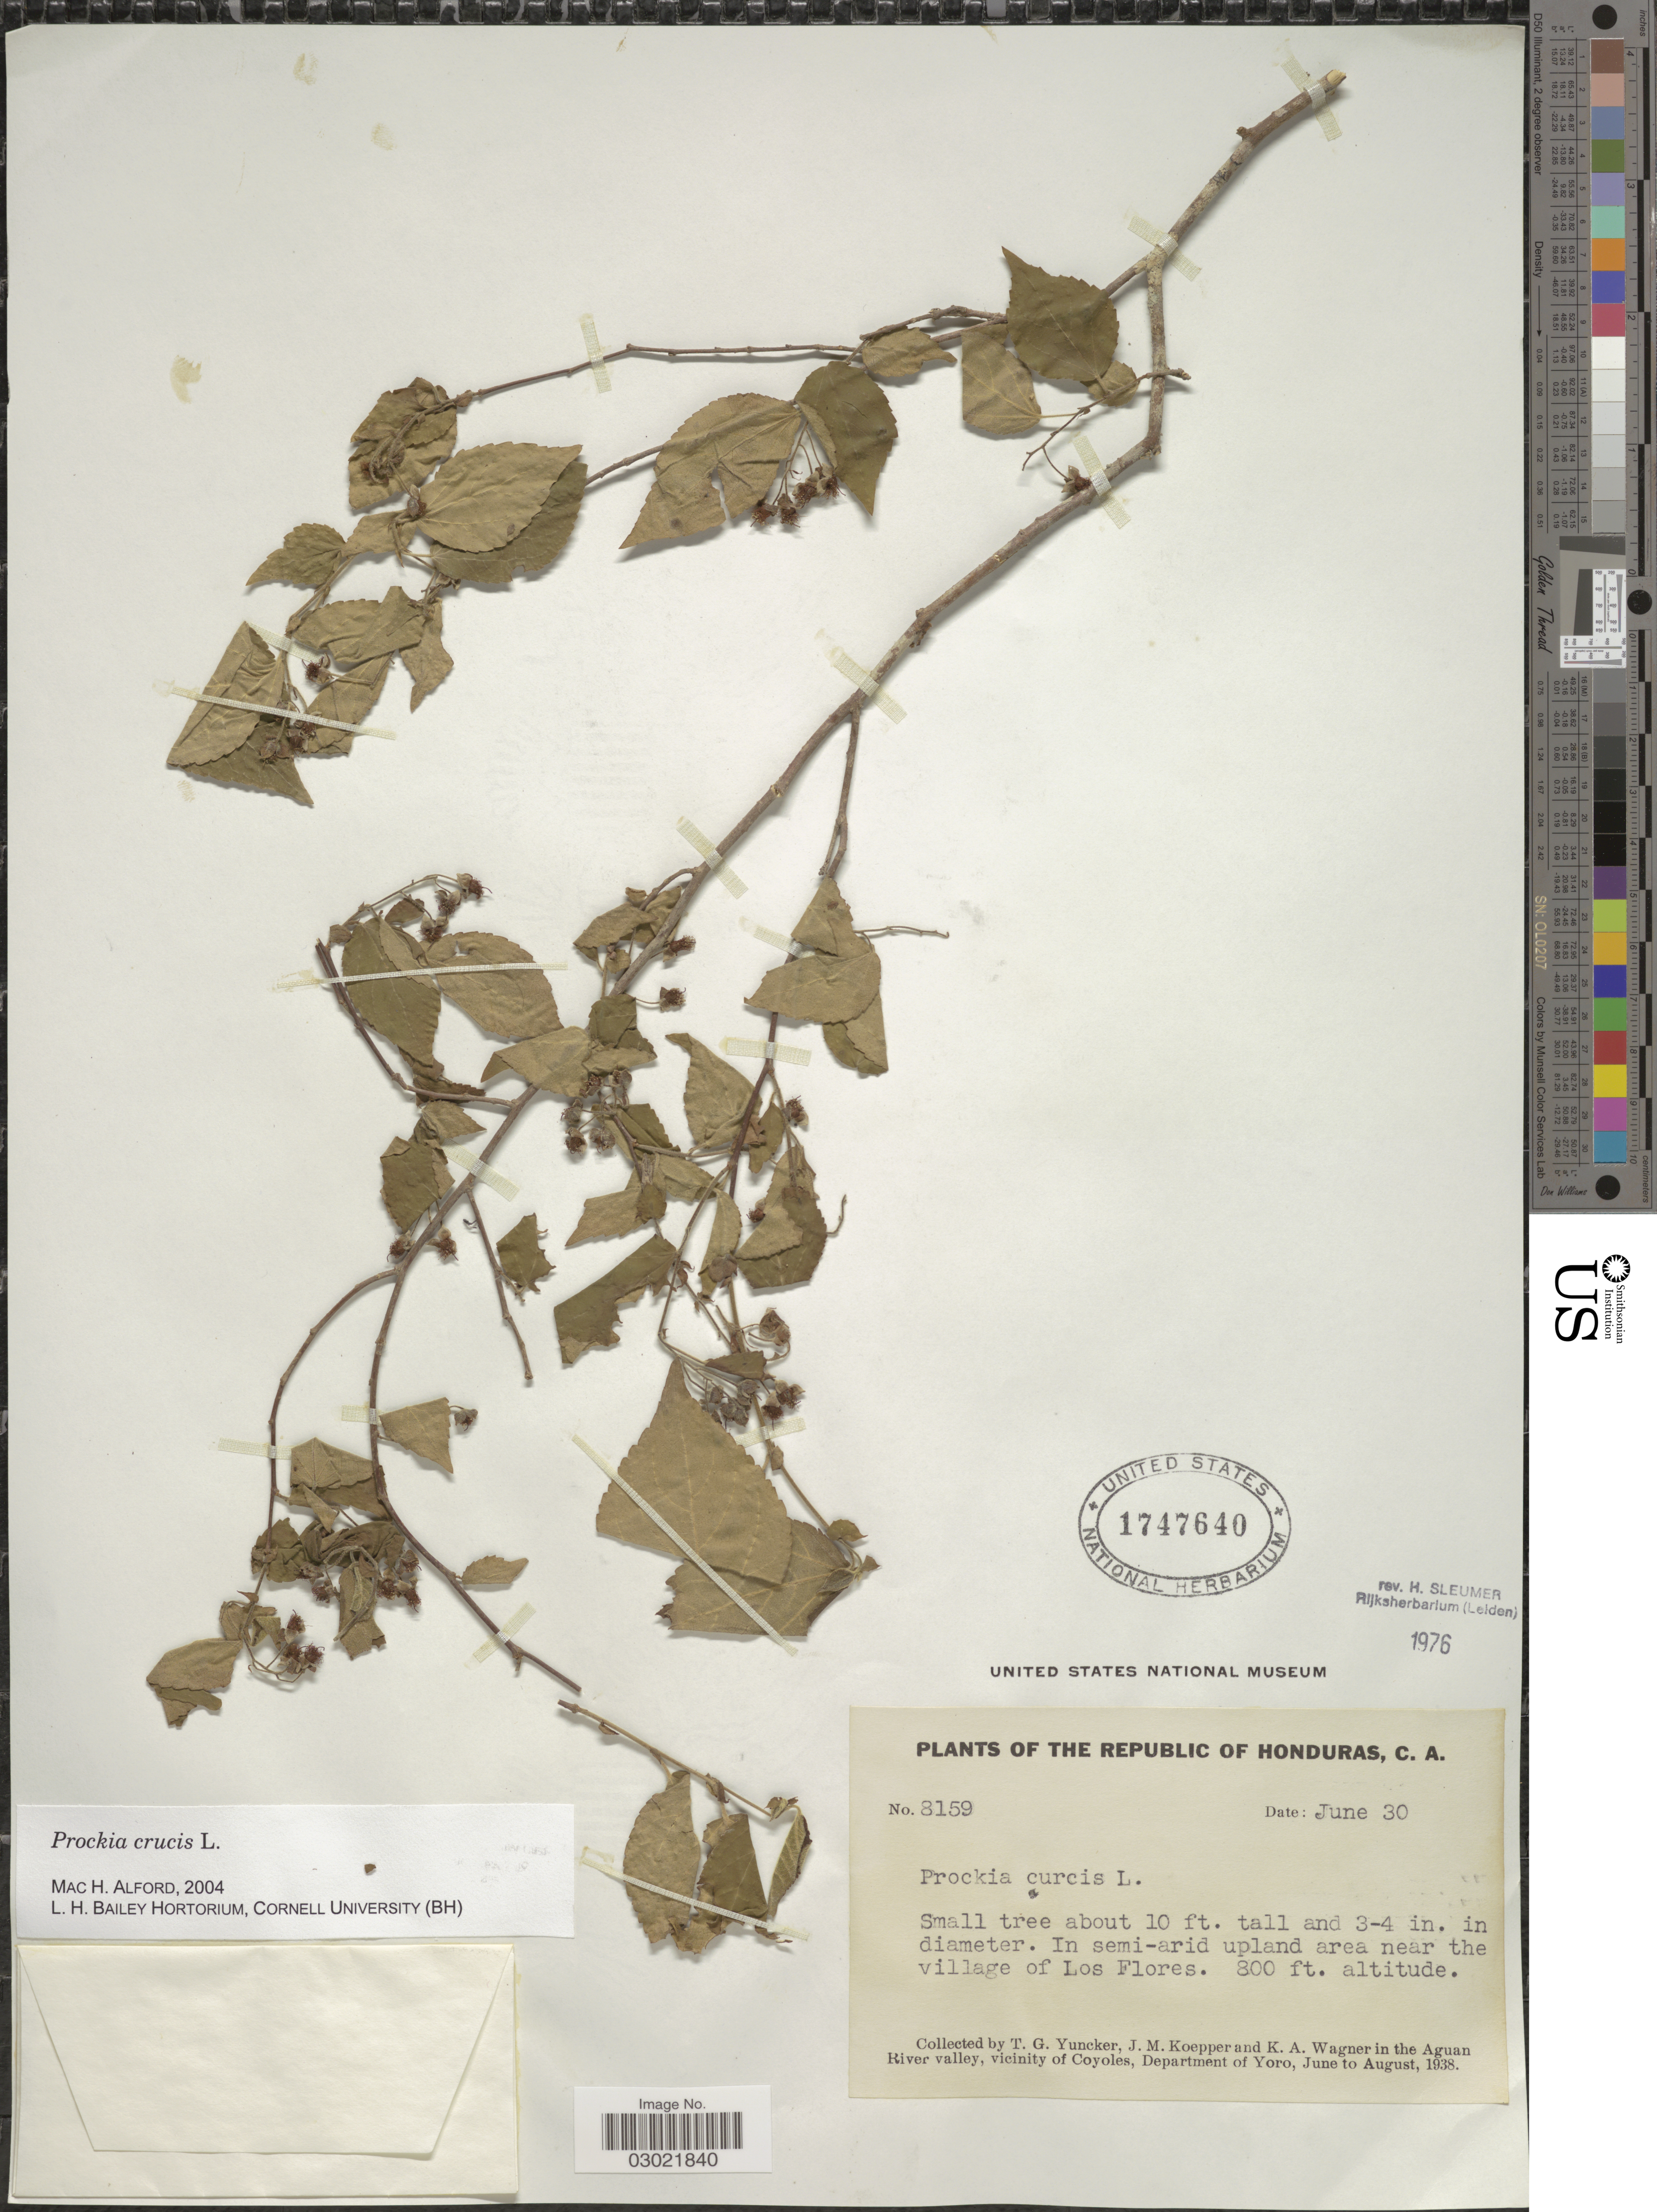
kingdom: Plantae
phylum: Tracheophyta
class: Magnoliopsida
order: Malpighiales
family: Salicaceae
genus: Prockia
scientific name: Prockia crucis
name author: P. Browne ex L.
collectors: T. G. Yuncker, J. M. Koepper & K. A. Wagner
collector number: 8159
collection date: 1938-06-30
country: Honduras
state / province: Yoro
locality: The Republic of Honduras. In semi-arid upland area near the village of Los Flores. In the Aguan River valley, vicinity of Coyoles, Department of Yoro.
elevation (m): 244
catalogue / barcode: US 1747640